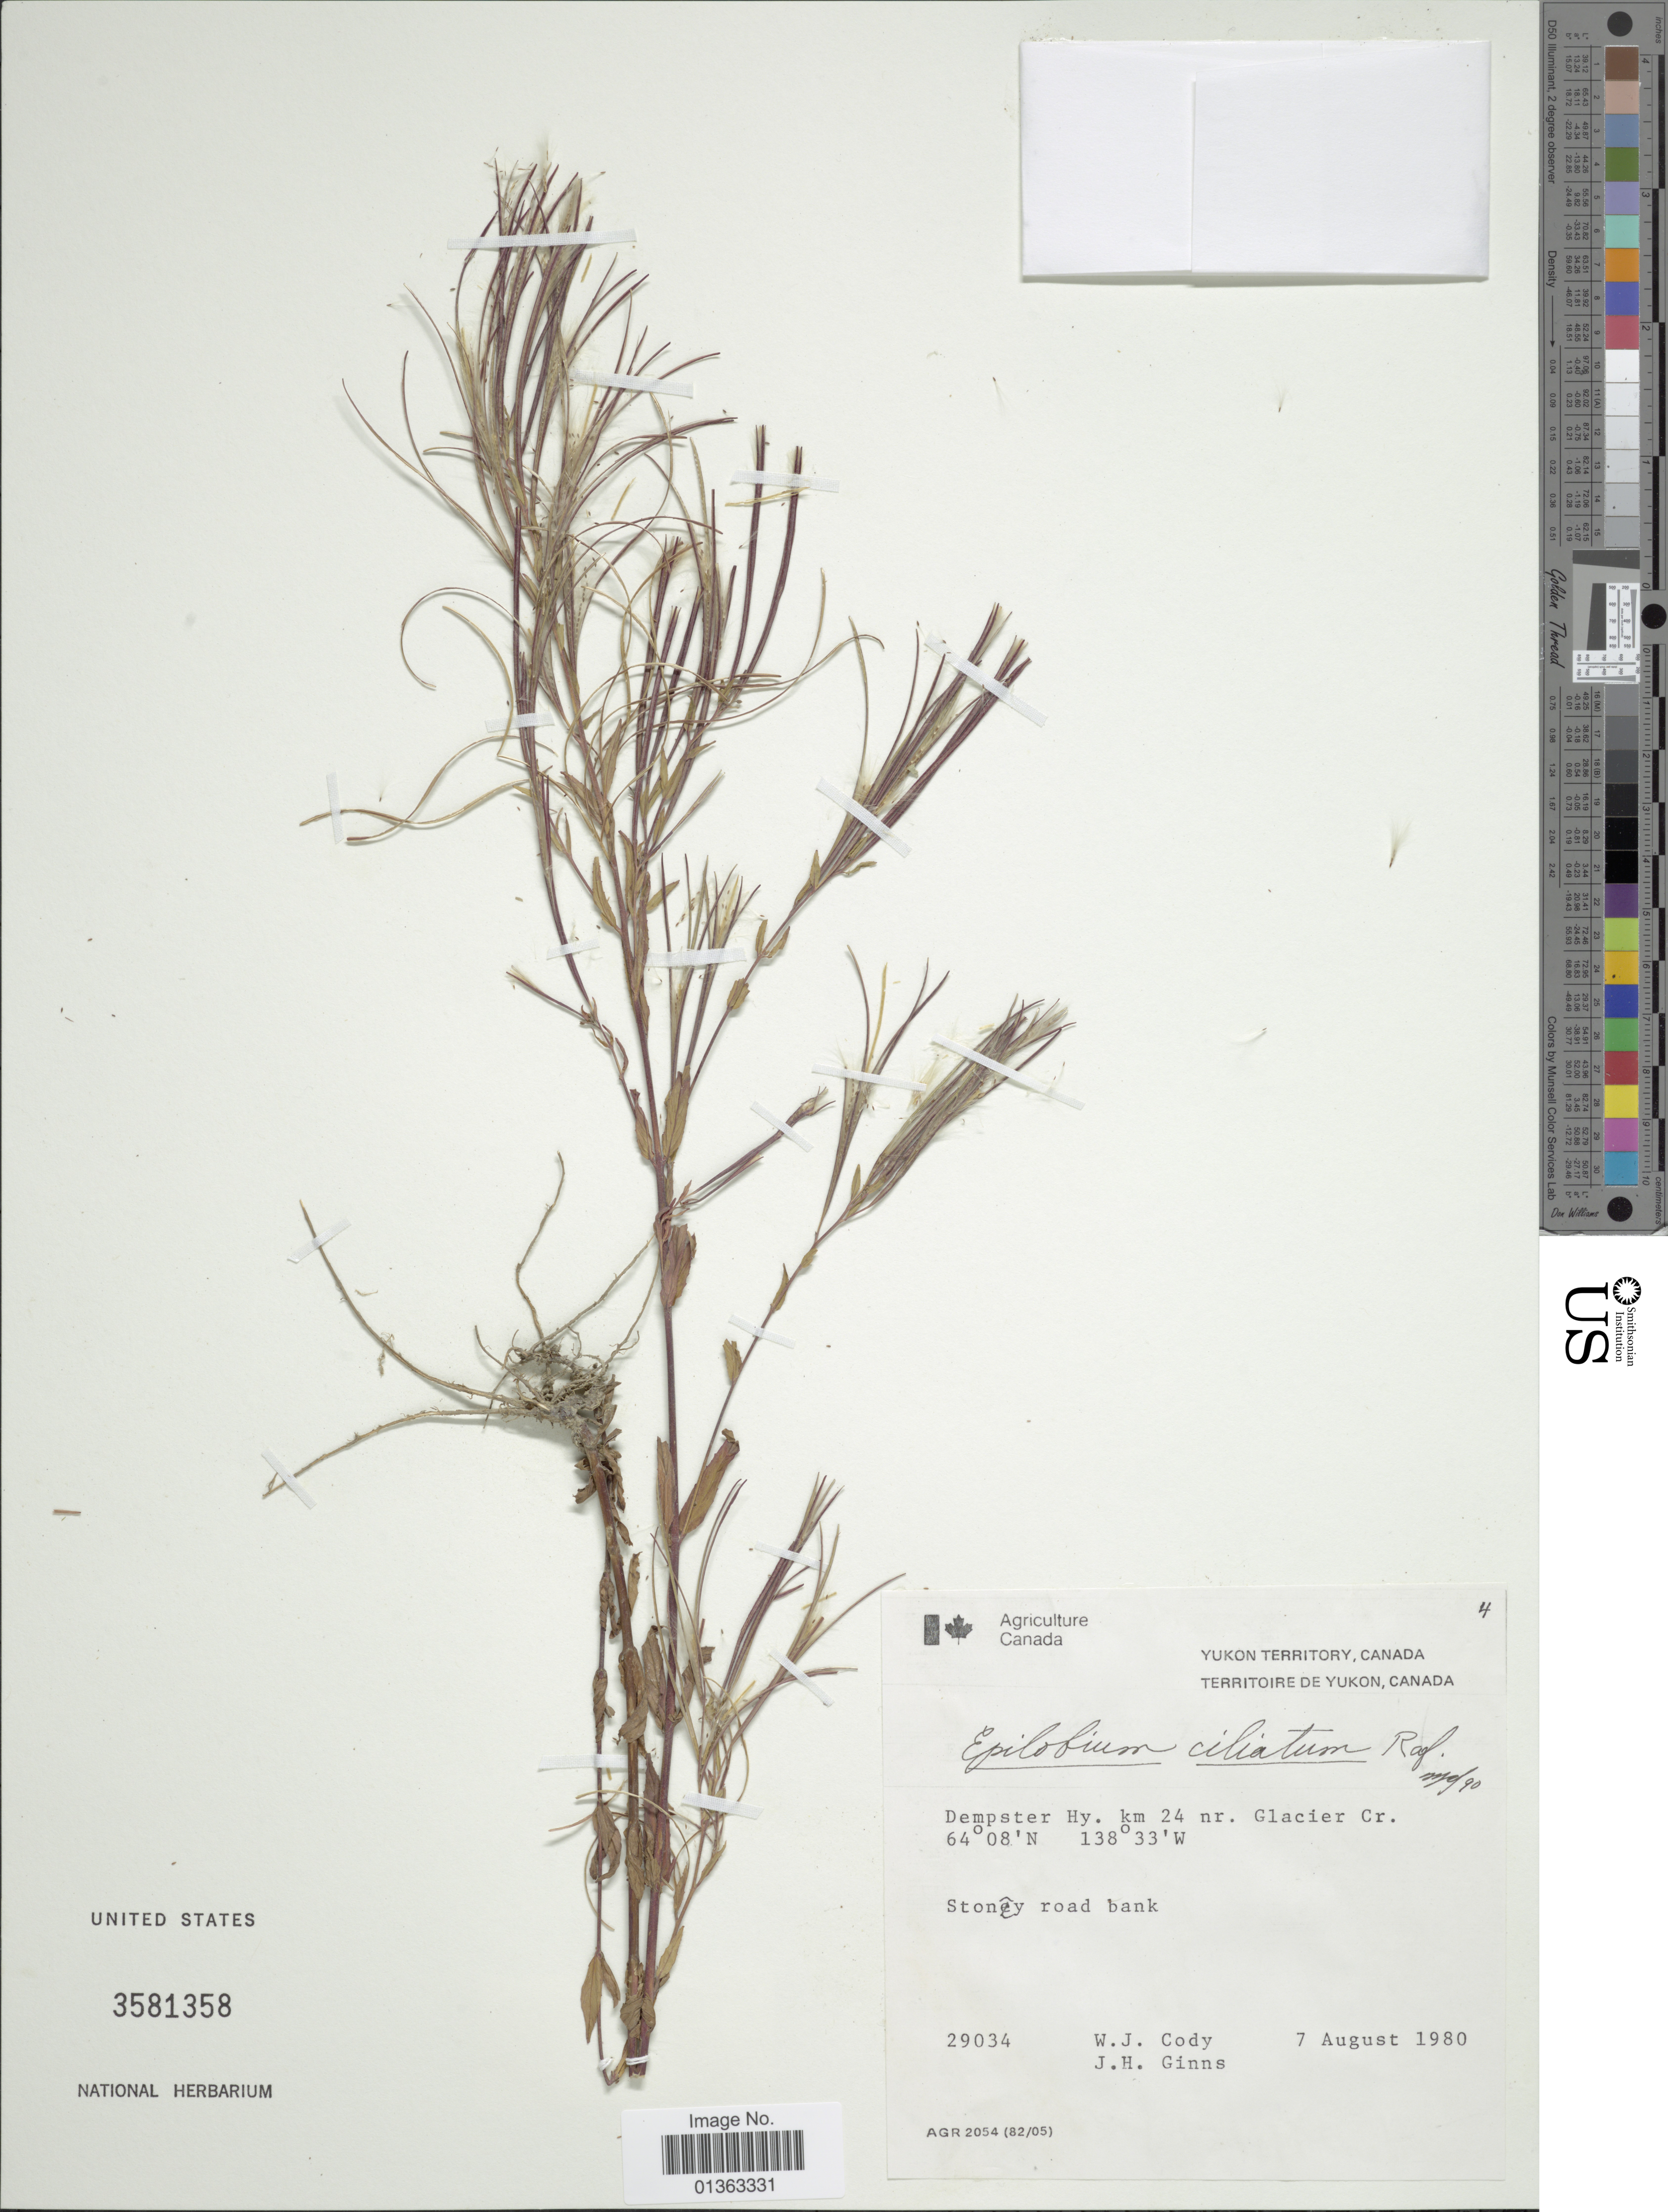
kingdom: Plantae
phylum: Tracheophyta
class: Magnoliopsida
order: Myrtales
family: Onagraceae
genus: Epilobium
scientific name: Epilobium ciliatum subsp. ciliatum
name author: Raf.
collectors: W. Cody & J. Ginns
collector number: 29034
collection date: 1980-08-07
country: Canada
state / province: Yukon Territory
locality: Dempster Hy. km 24 nr. Glacier Cr.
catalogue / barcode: US 3581358